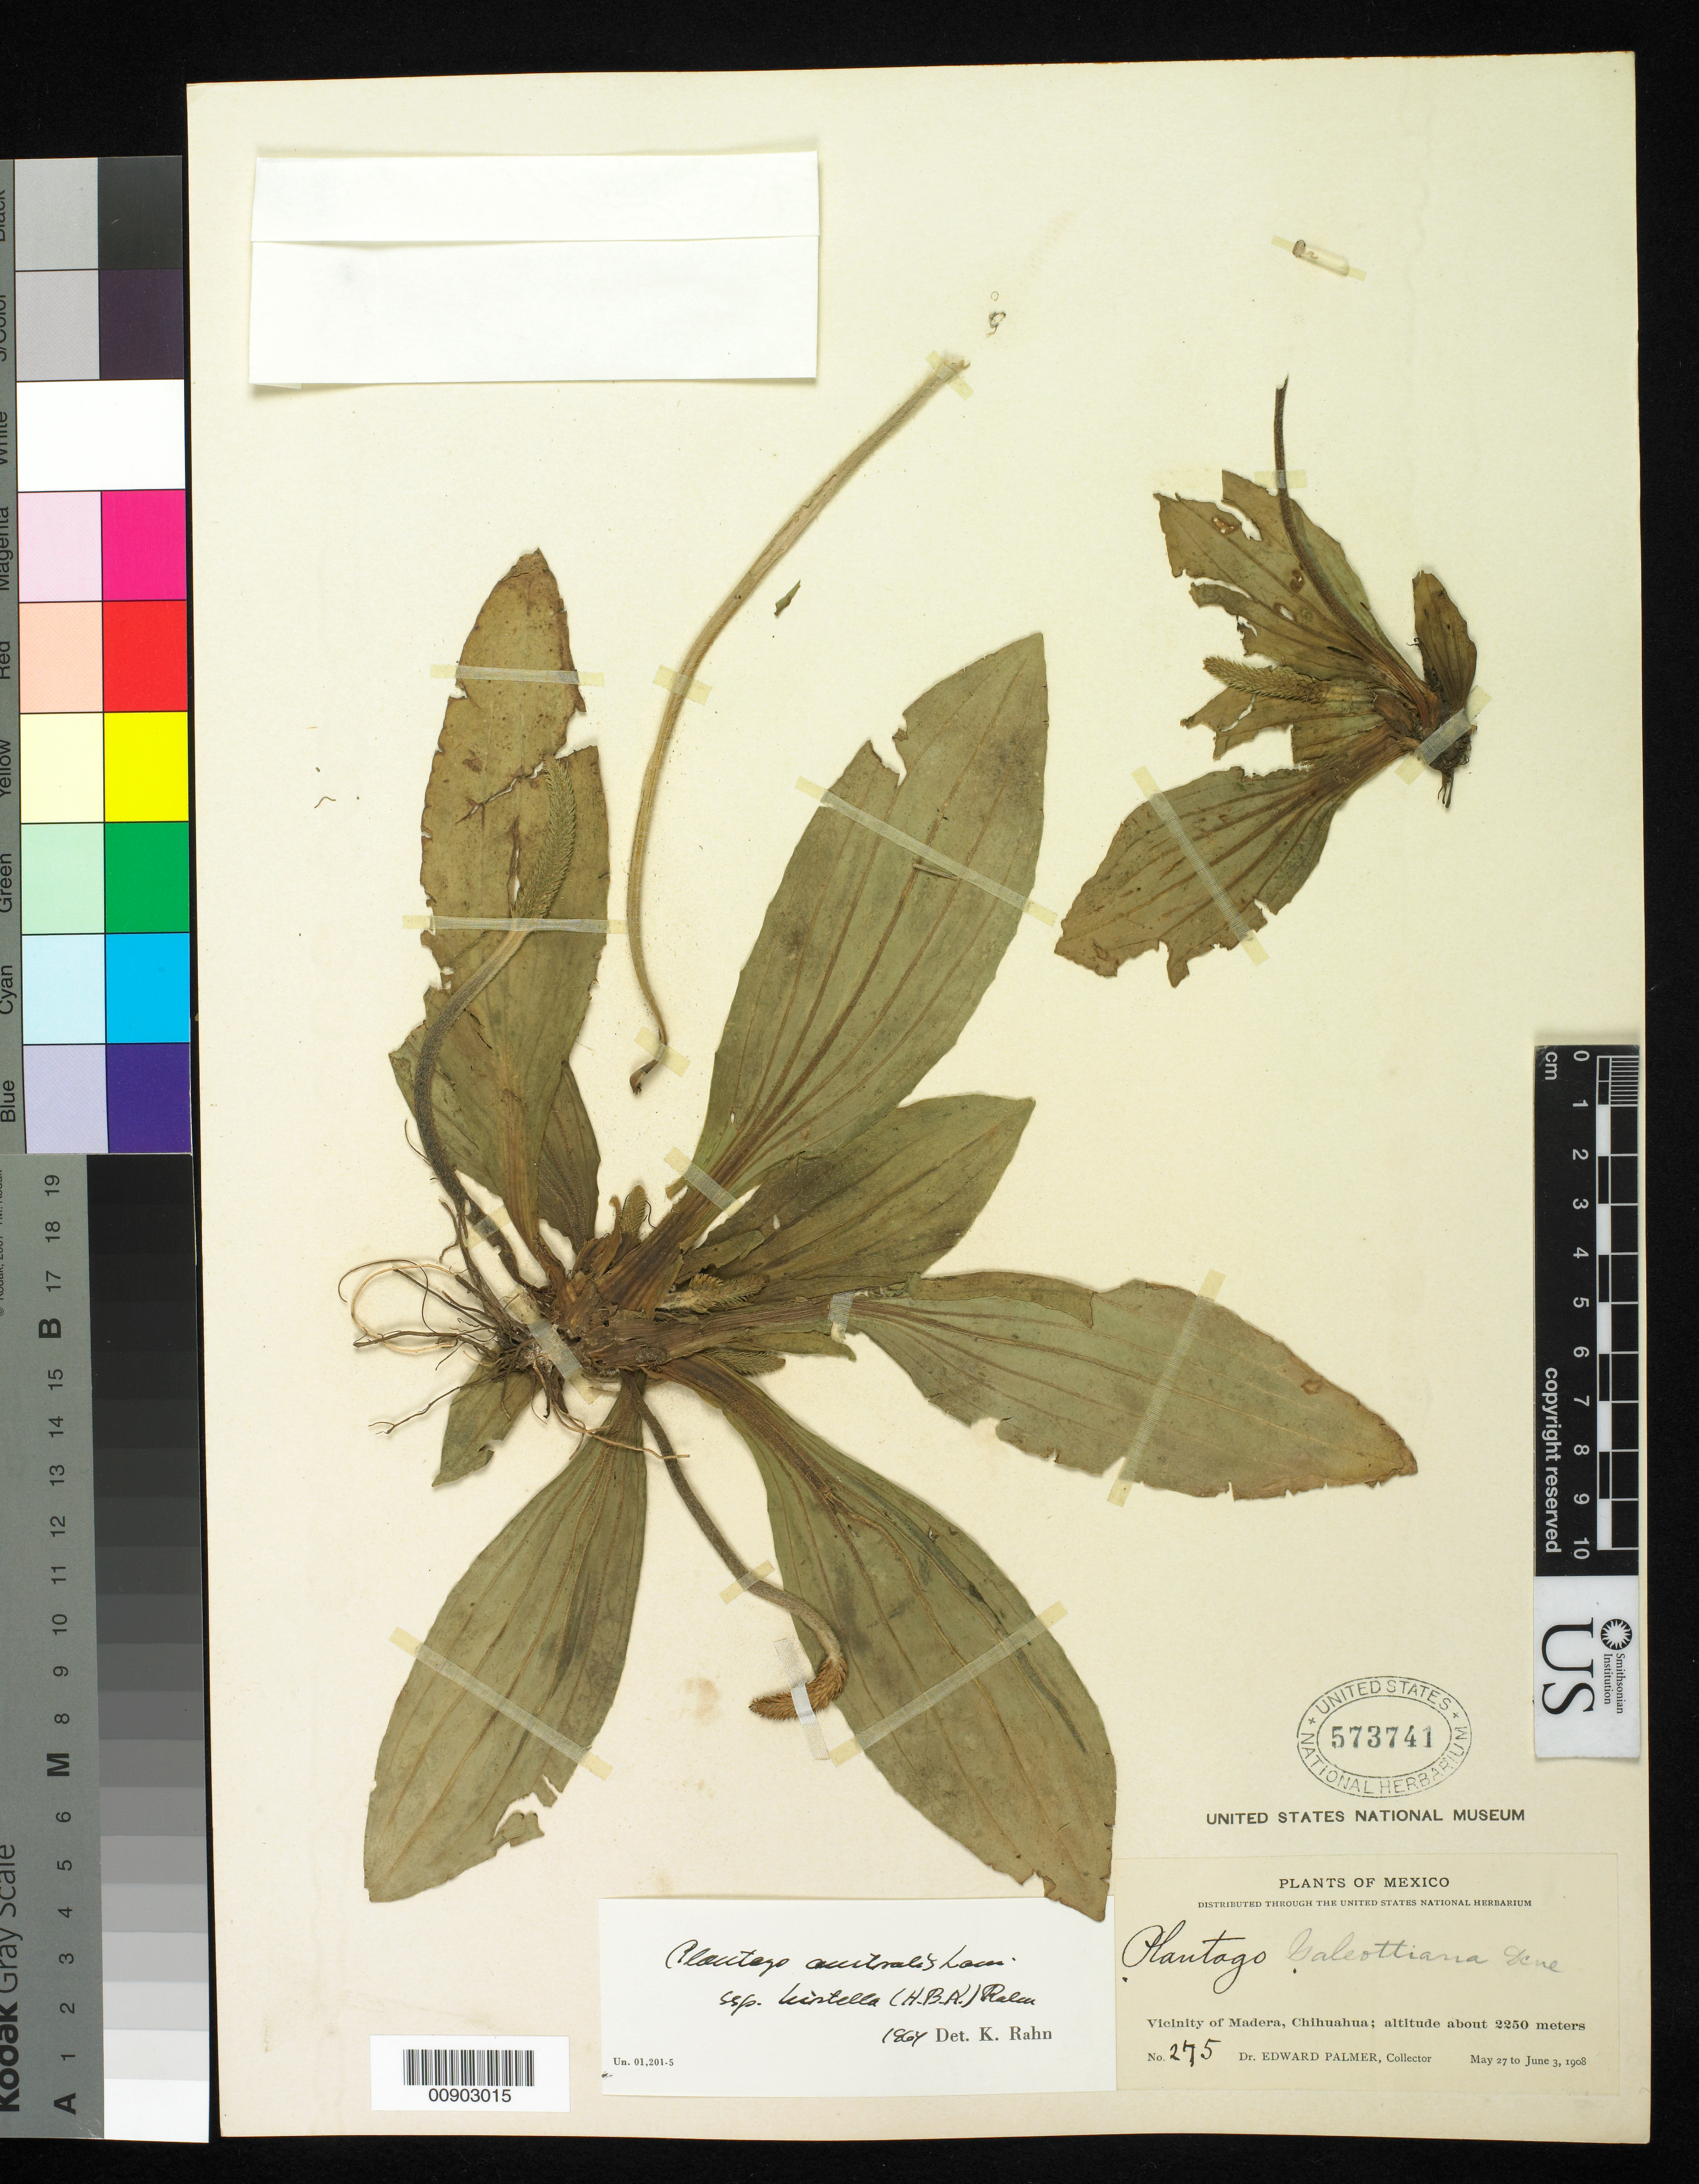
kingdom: Plantae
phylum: Tracheophyta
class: Magnoliopsida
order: Lamiales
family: Plantaginaceae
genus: Plantago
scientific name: Plantago australis subsp. hirtella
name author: (Kunth) Rahn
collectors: E. Palmer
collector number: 275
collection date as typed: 27 May 1908 to 03 Jun 1908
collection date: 1908-05-27/1908-06-03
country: Mexico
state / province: Chihuahua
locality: Vicinity of Madera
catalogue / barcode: US 573741